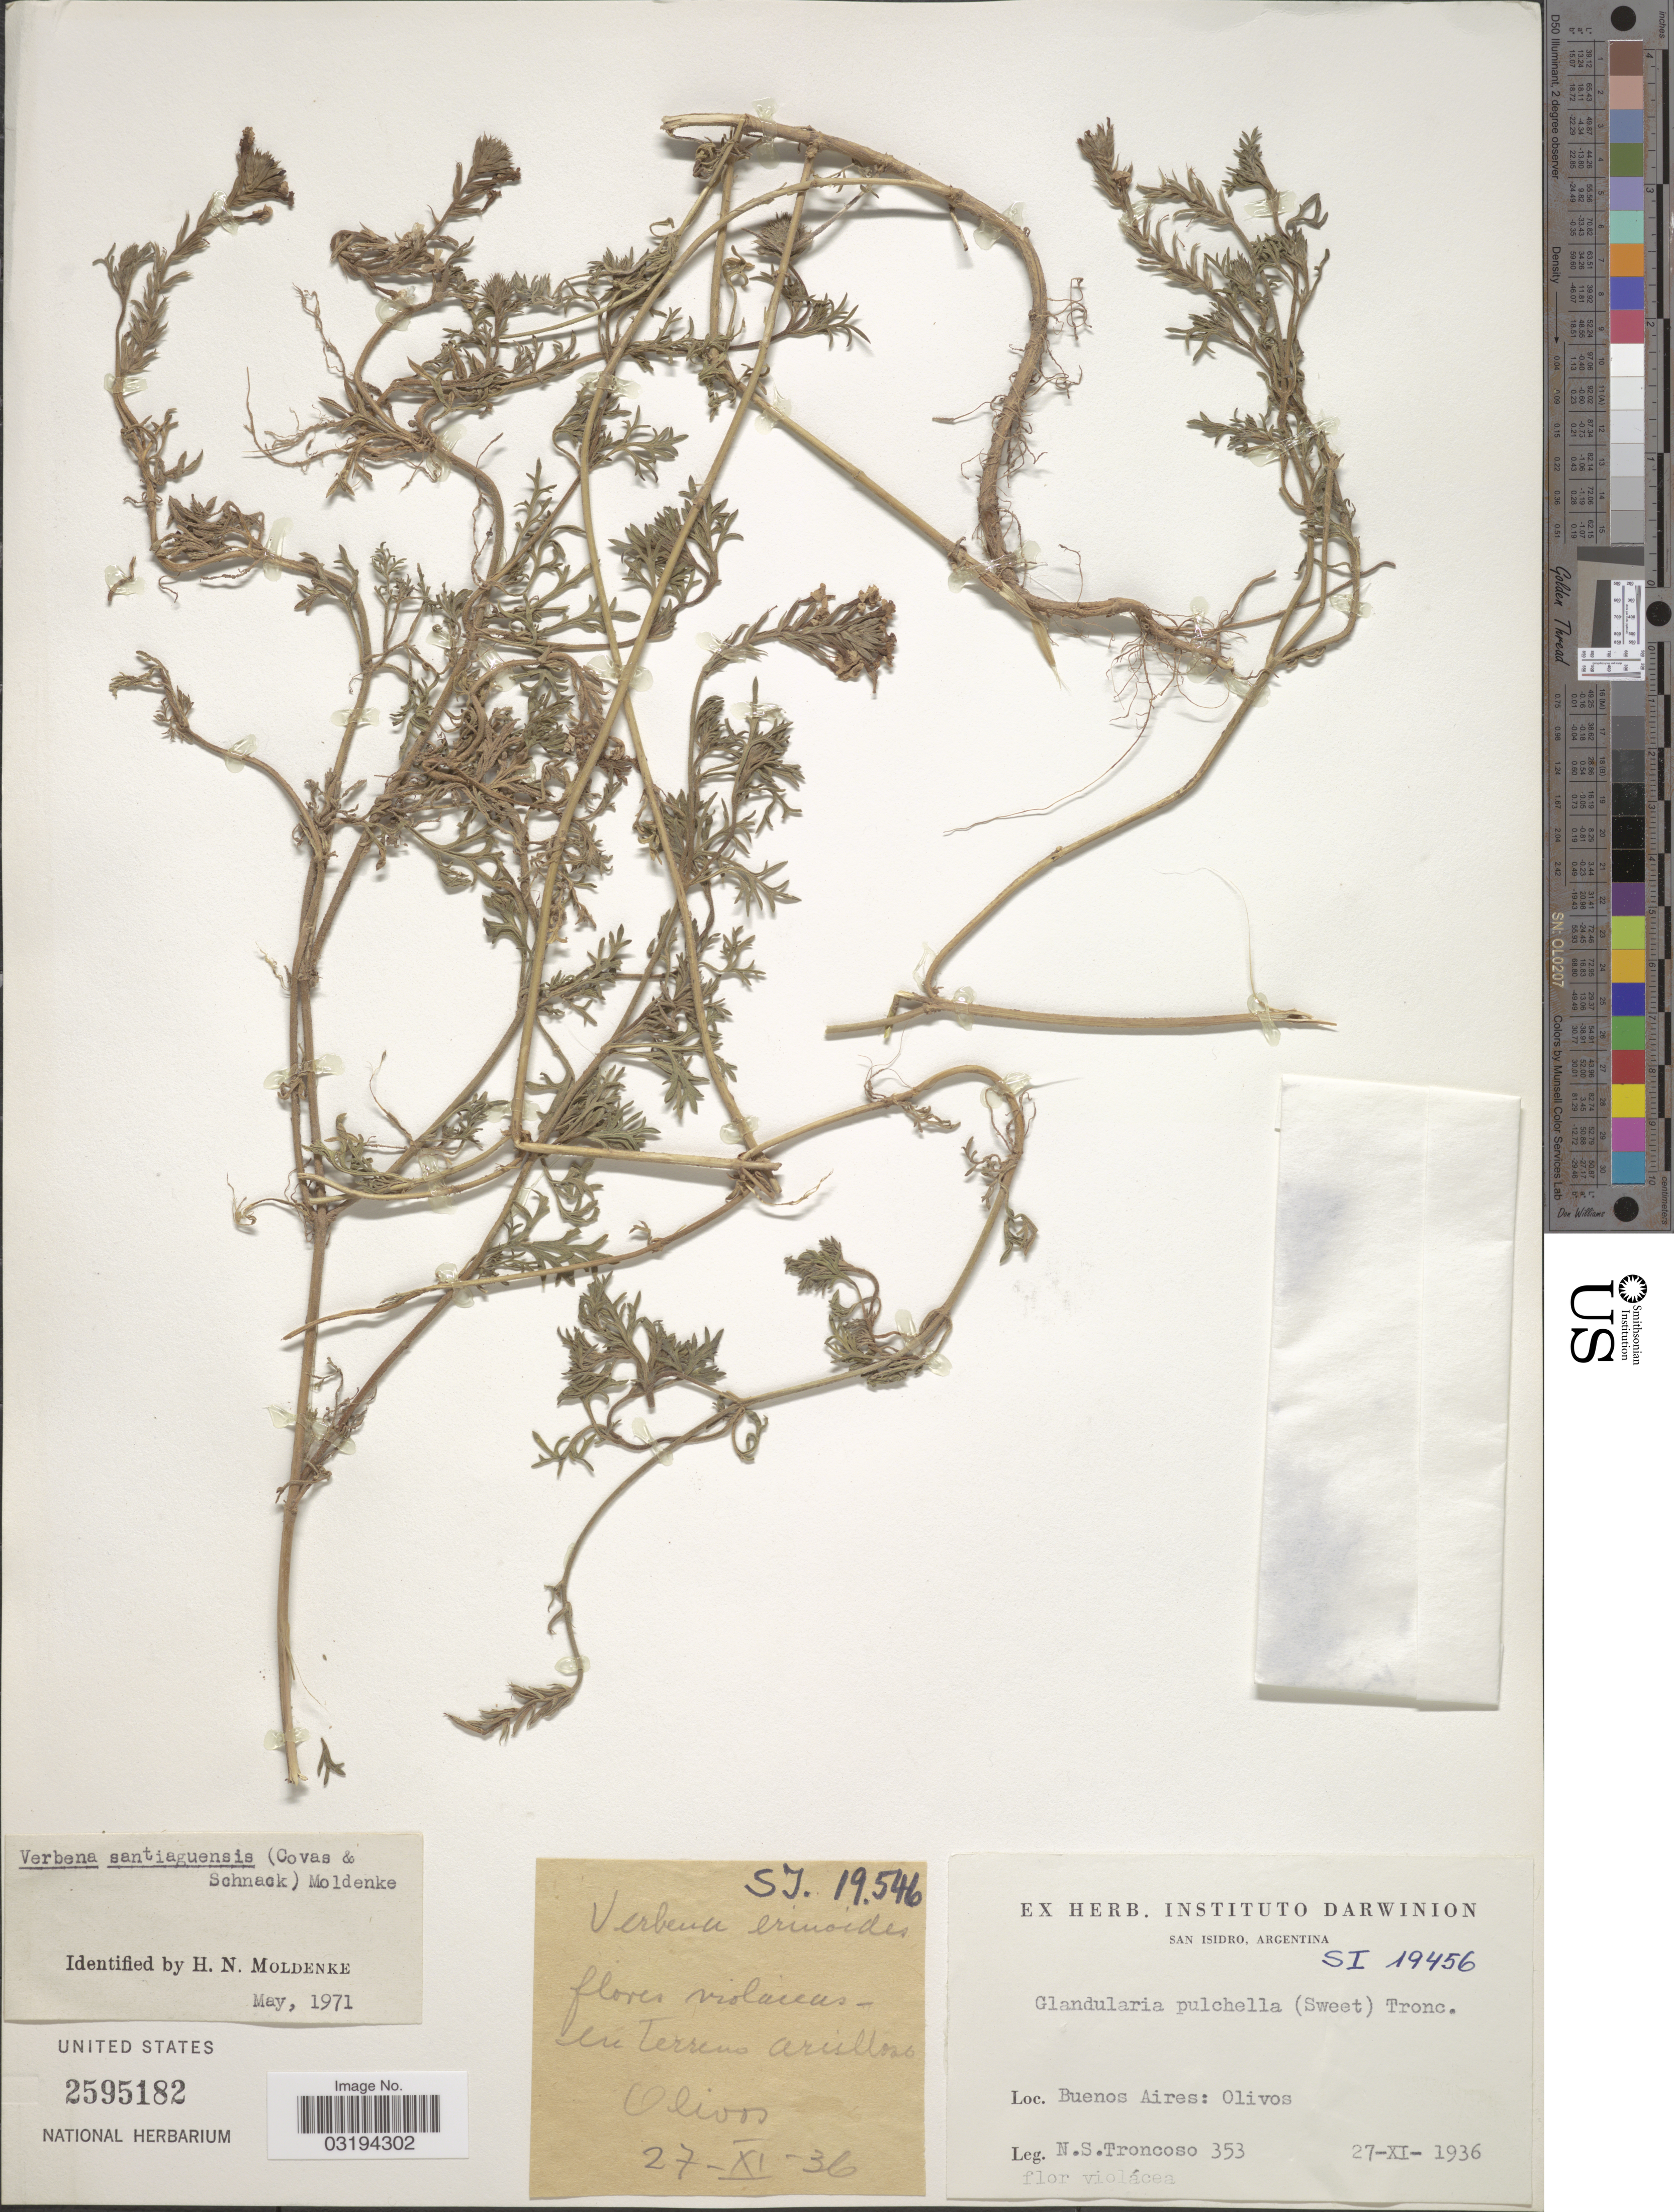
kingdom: Plantae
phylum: Tracheophyta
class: Magnoliopsida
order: Lamiales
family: Verbenaceae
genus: Verbena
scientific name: Verbena santiaguensis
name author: (Covas & Schnack) Moldenke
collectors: N. Troncoso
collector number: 353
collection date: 1936-11-27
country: Argentina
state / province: Buenos Aires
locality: Olivos.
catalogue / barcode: US 2595182